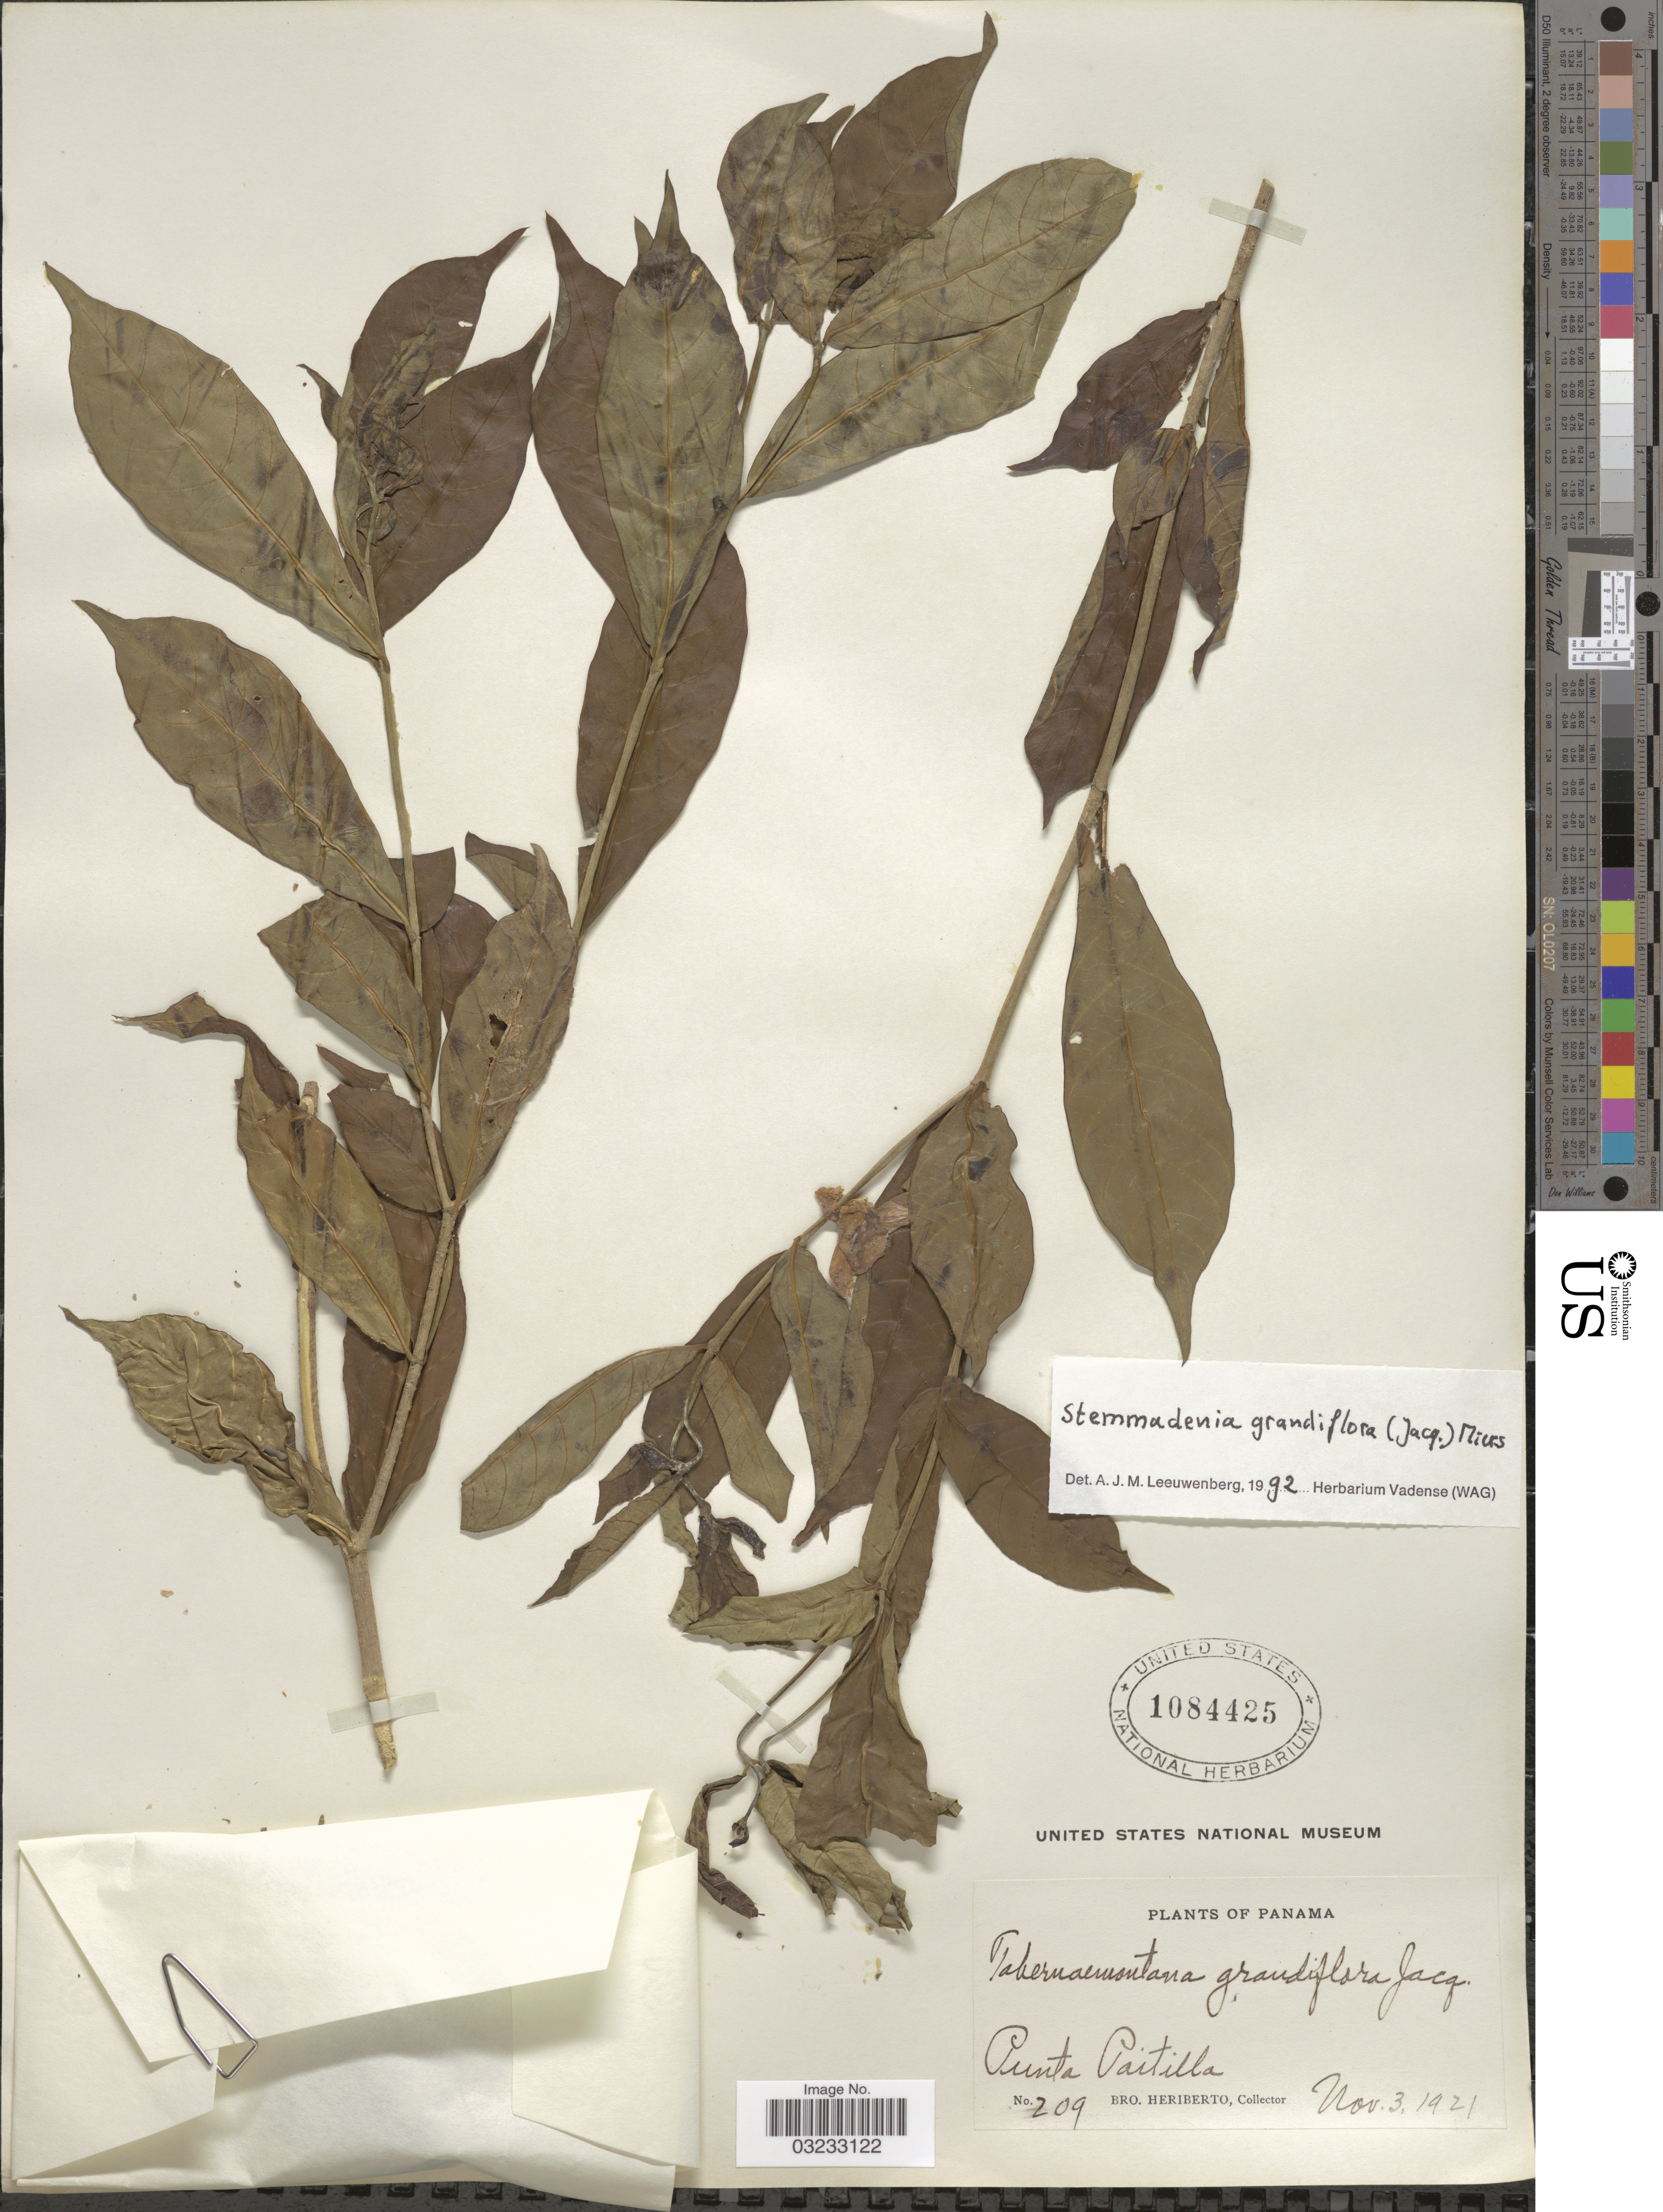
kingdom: Plantae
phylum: Tracheophyta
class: Magnoliopsida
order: Gentianales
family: Apocynaceae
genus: Stemmadenia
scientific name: Stemmadenia grandiflora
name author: (Jacq.) Miers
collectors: B. Heriberto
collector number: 209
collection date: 1921-11-03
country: Panama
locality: Punta Paitilla.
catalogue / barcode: US 1084425